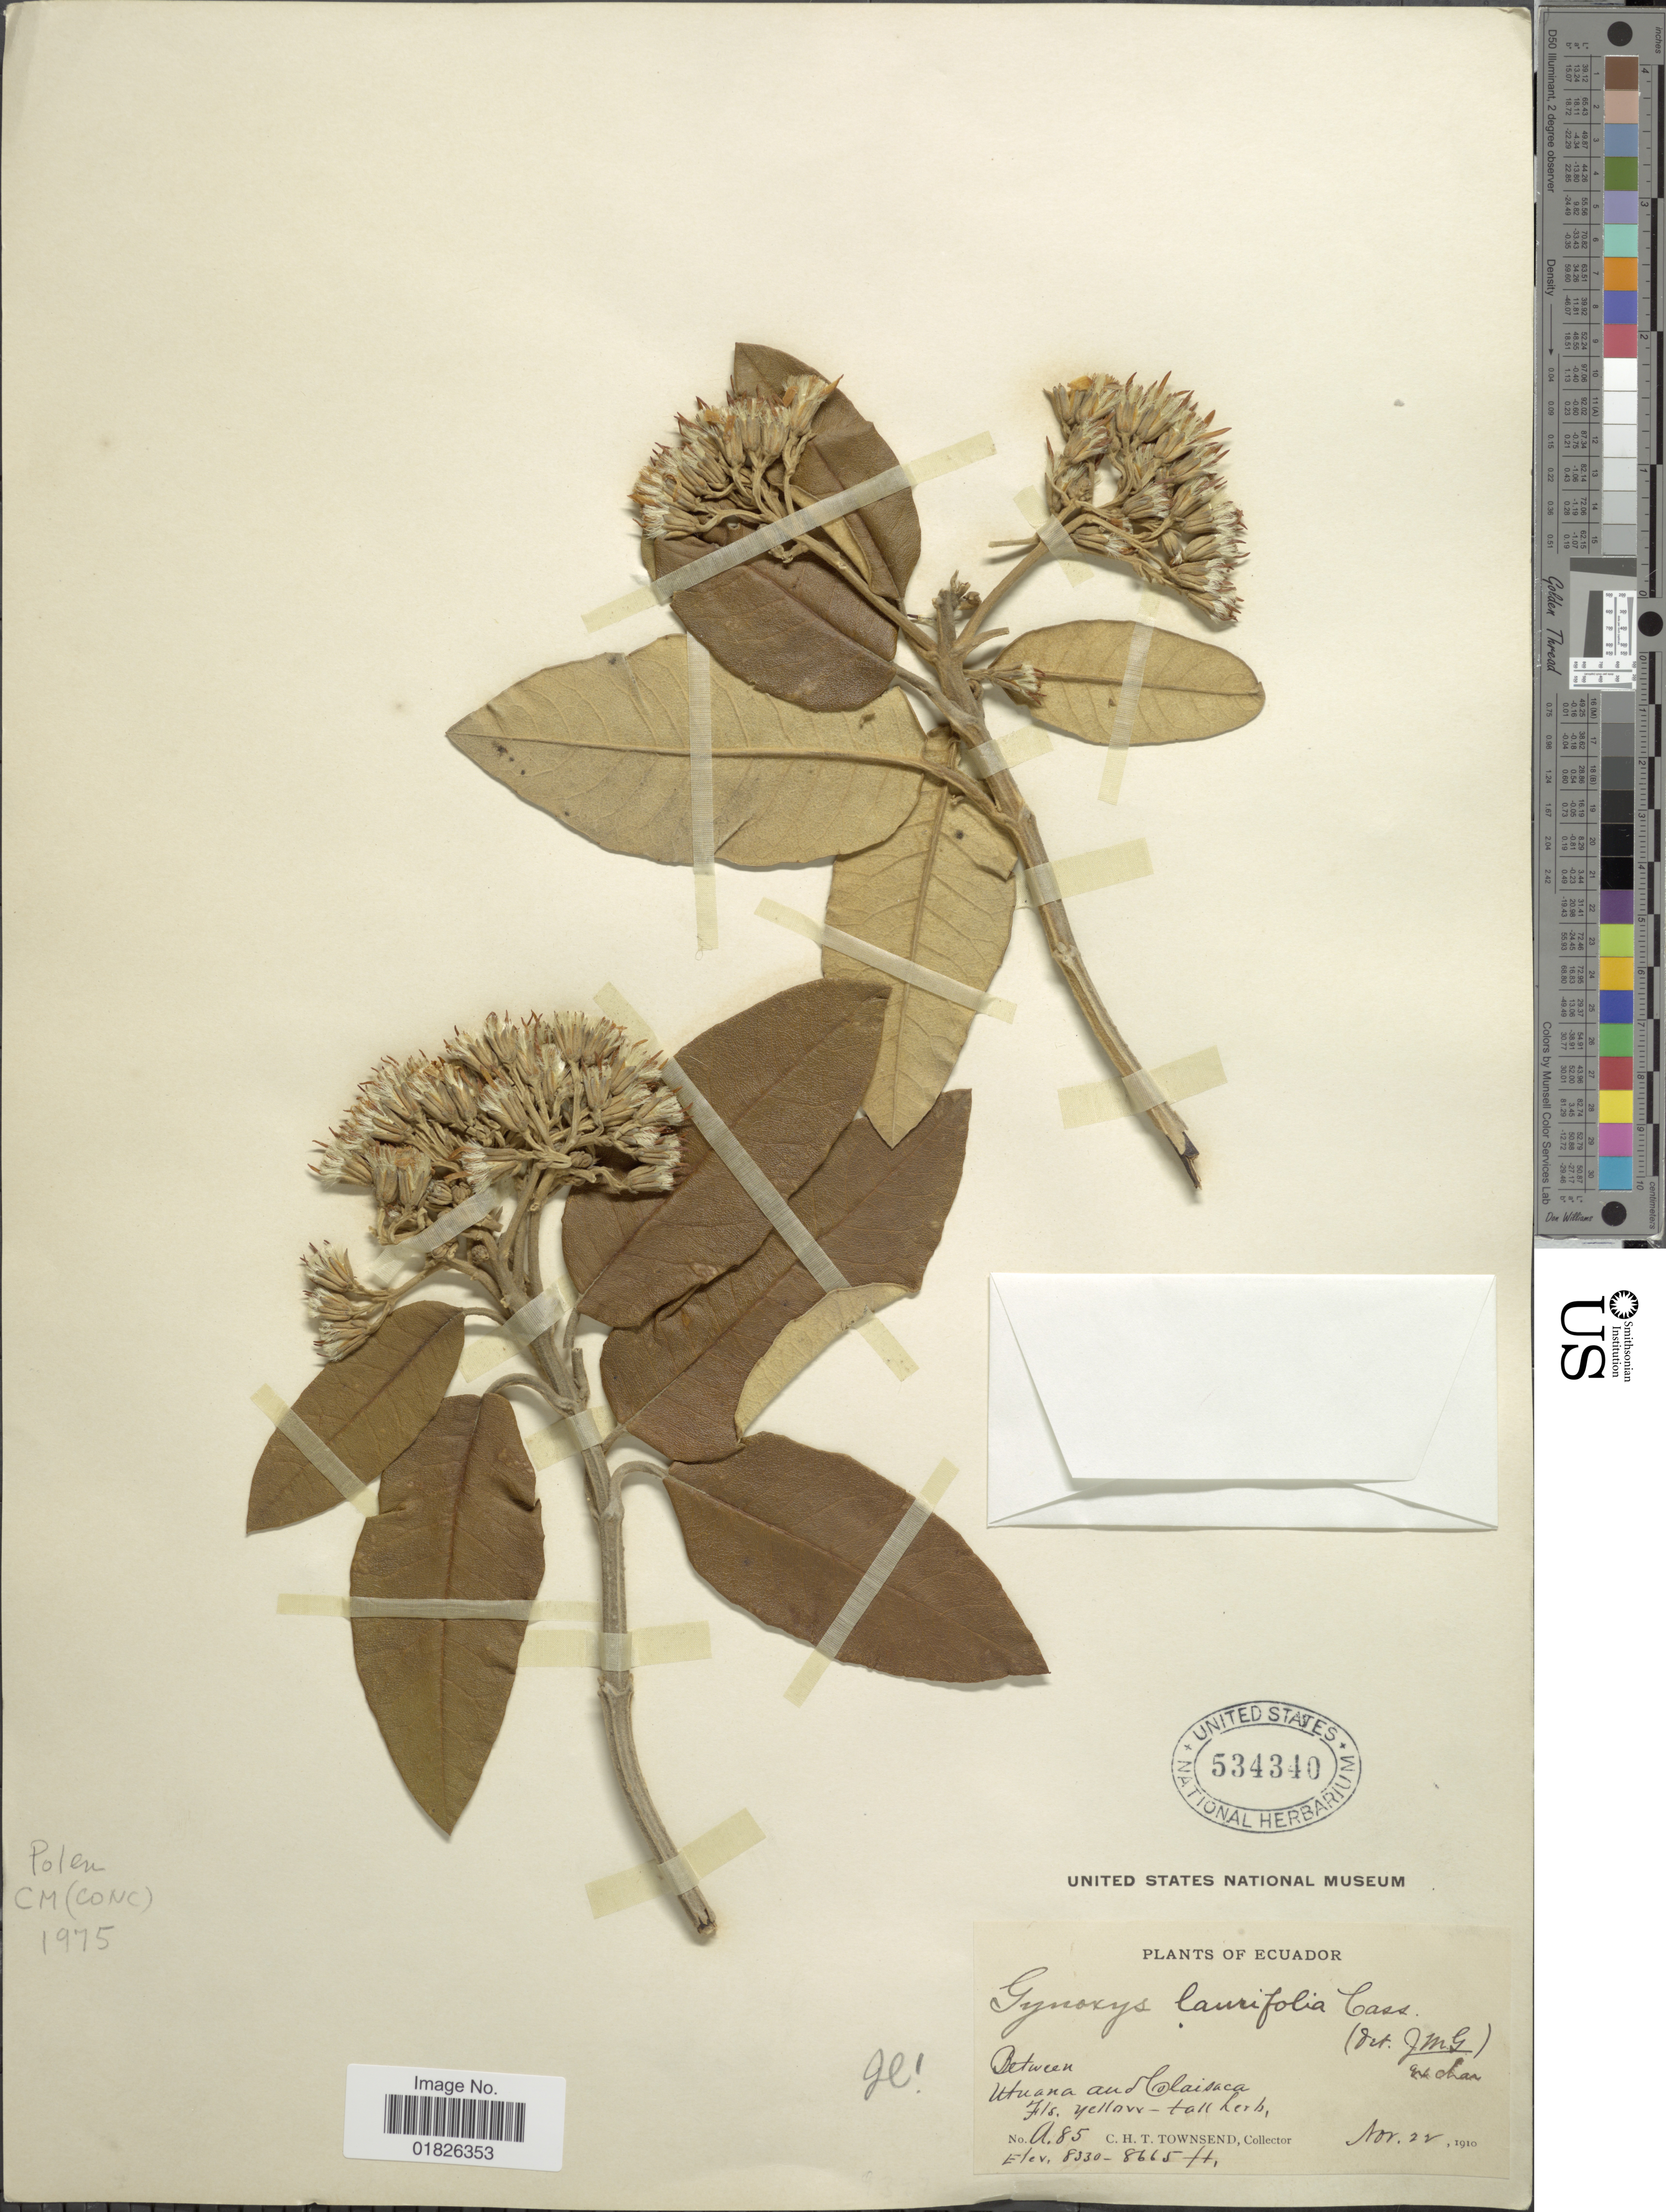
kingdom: Plantae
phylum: Tracheophyta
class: Magnoliopsida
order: Asterales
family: Asteraceae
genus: Gynoxys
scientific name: Gynoxys laurifolia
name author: (Kunth) Cass.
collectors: C. H. T. Townsend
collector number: A.85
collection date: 1910-11-22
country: Ecuador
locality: Between Utuana and Claisaca.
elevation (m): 2539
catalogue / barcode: US 534340